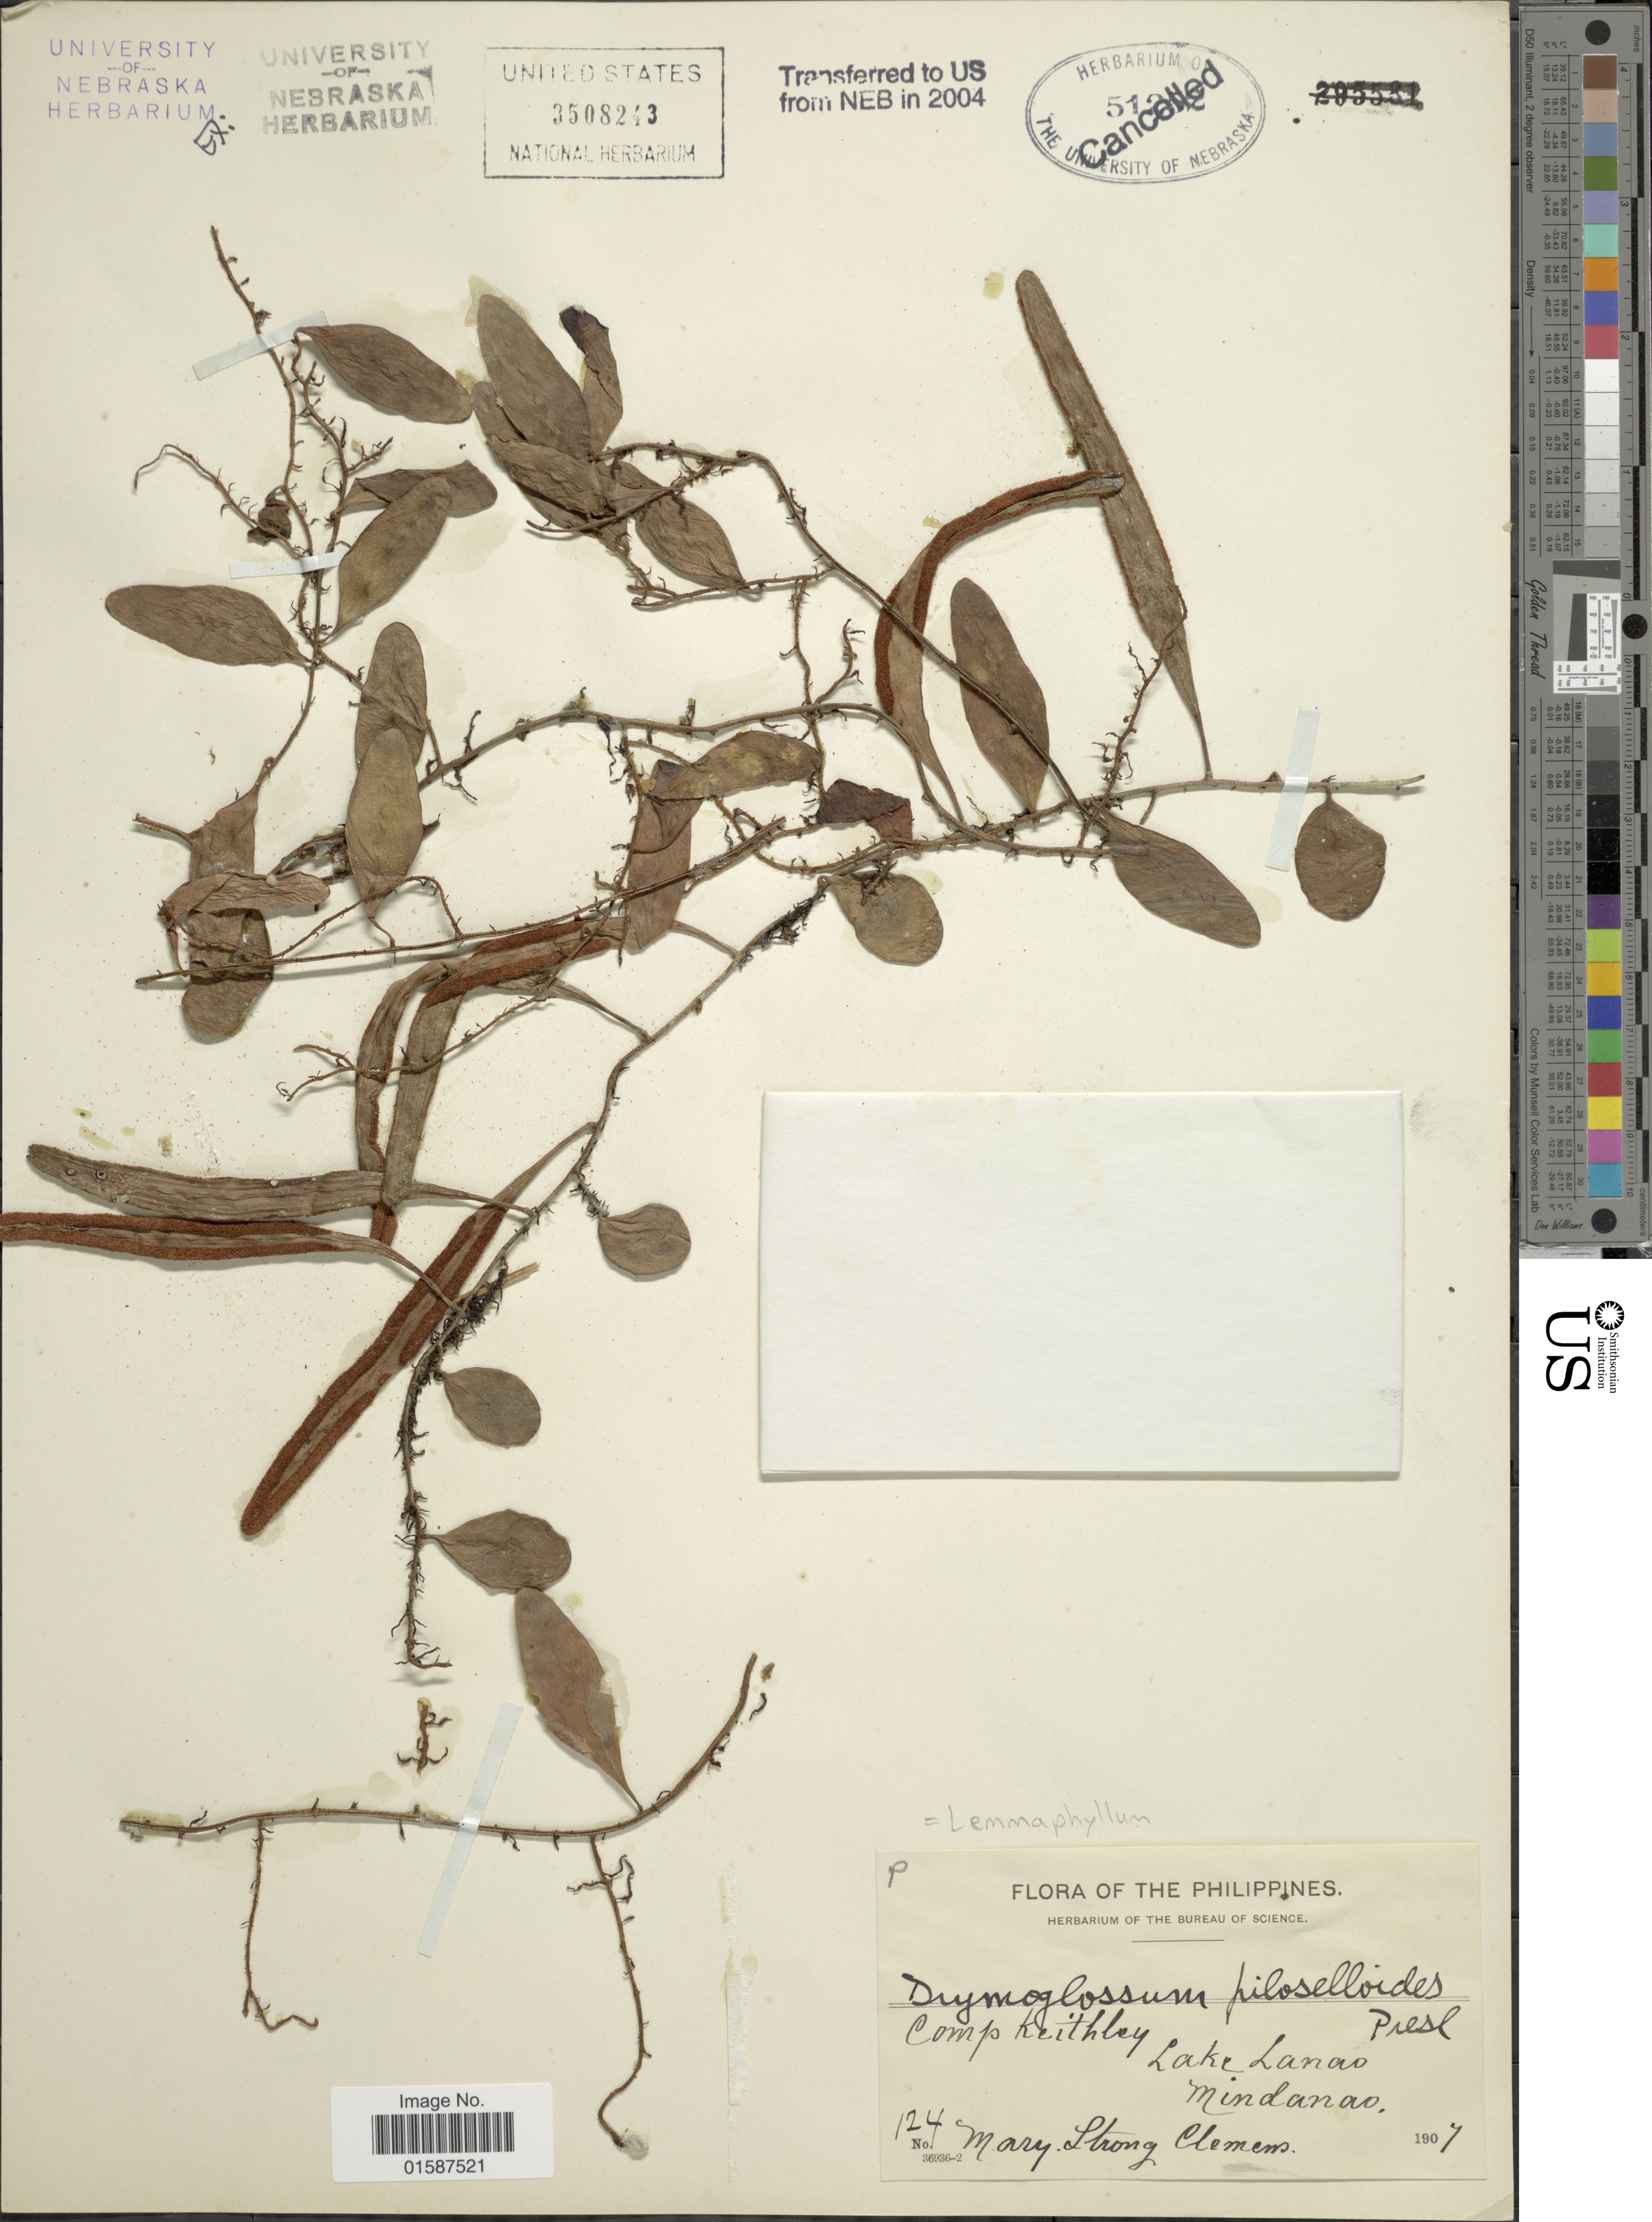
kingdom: Plantae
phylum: Tracheophyta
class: Polypodiopsida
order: Polypodiales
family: Polypodiaceae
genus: Lemmaphyllum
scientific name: Lemmaphyllum spathulatum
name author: C. Presl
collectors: M. S. Clemens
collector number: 124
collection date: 1907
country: Philippines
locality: Comp Keithley, Lake Lanao, Mindanao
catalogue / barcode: US 3508243